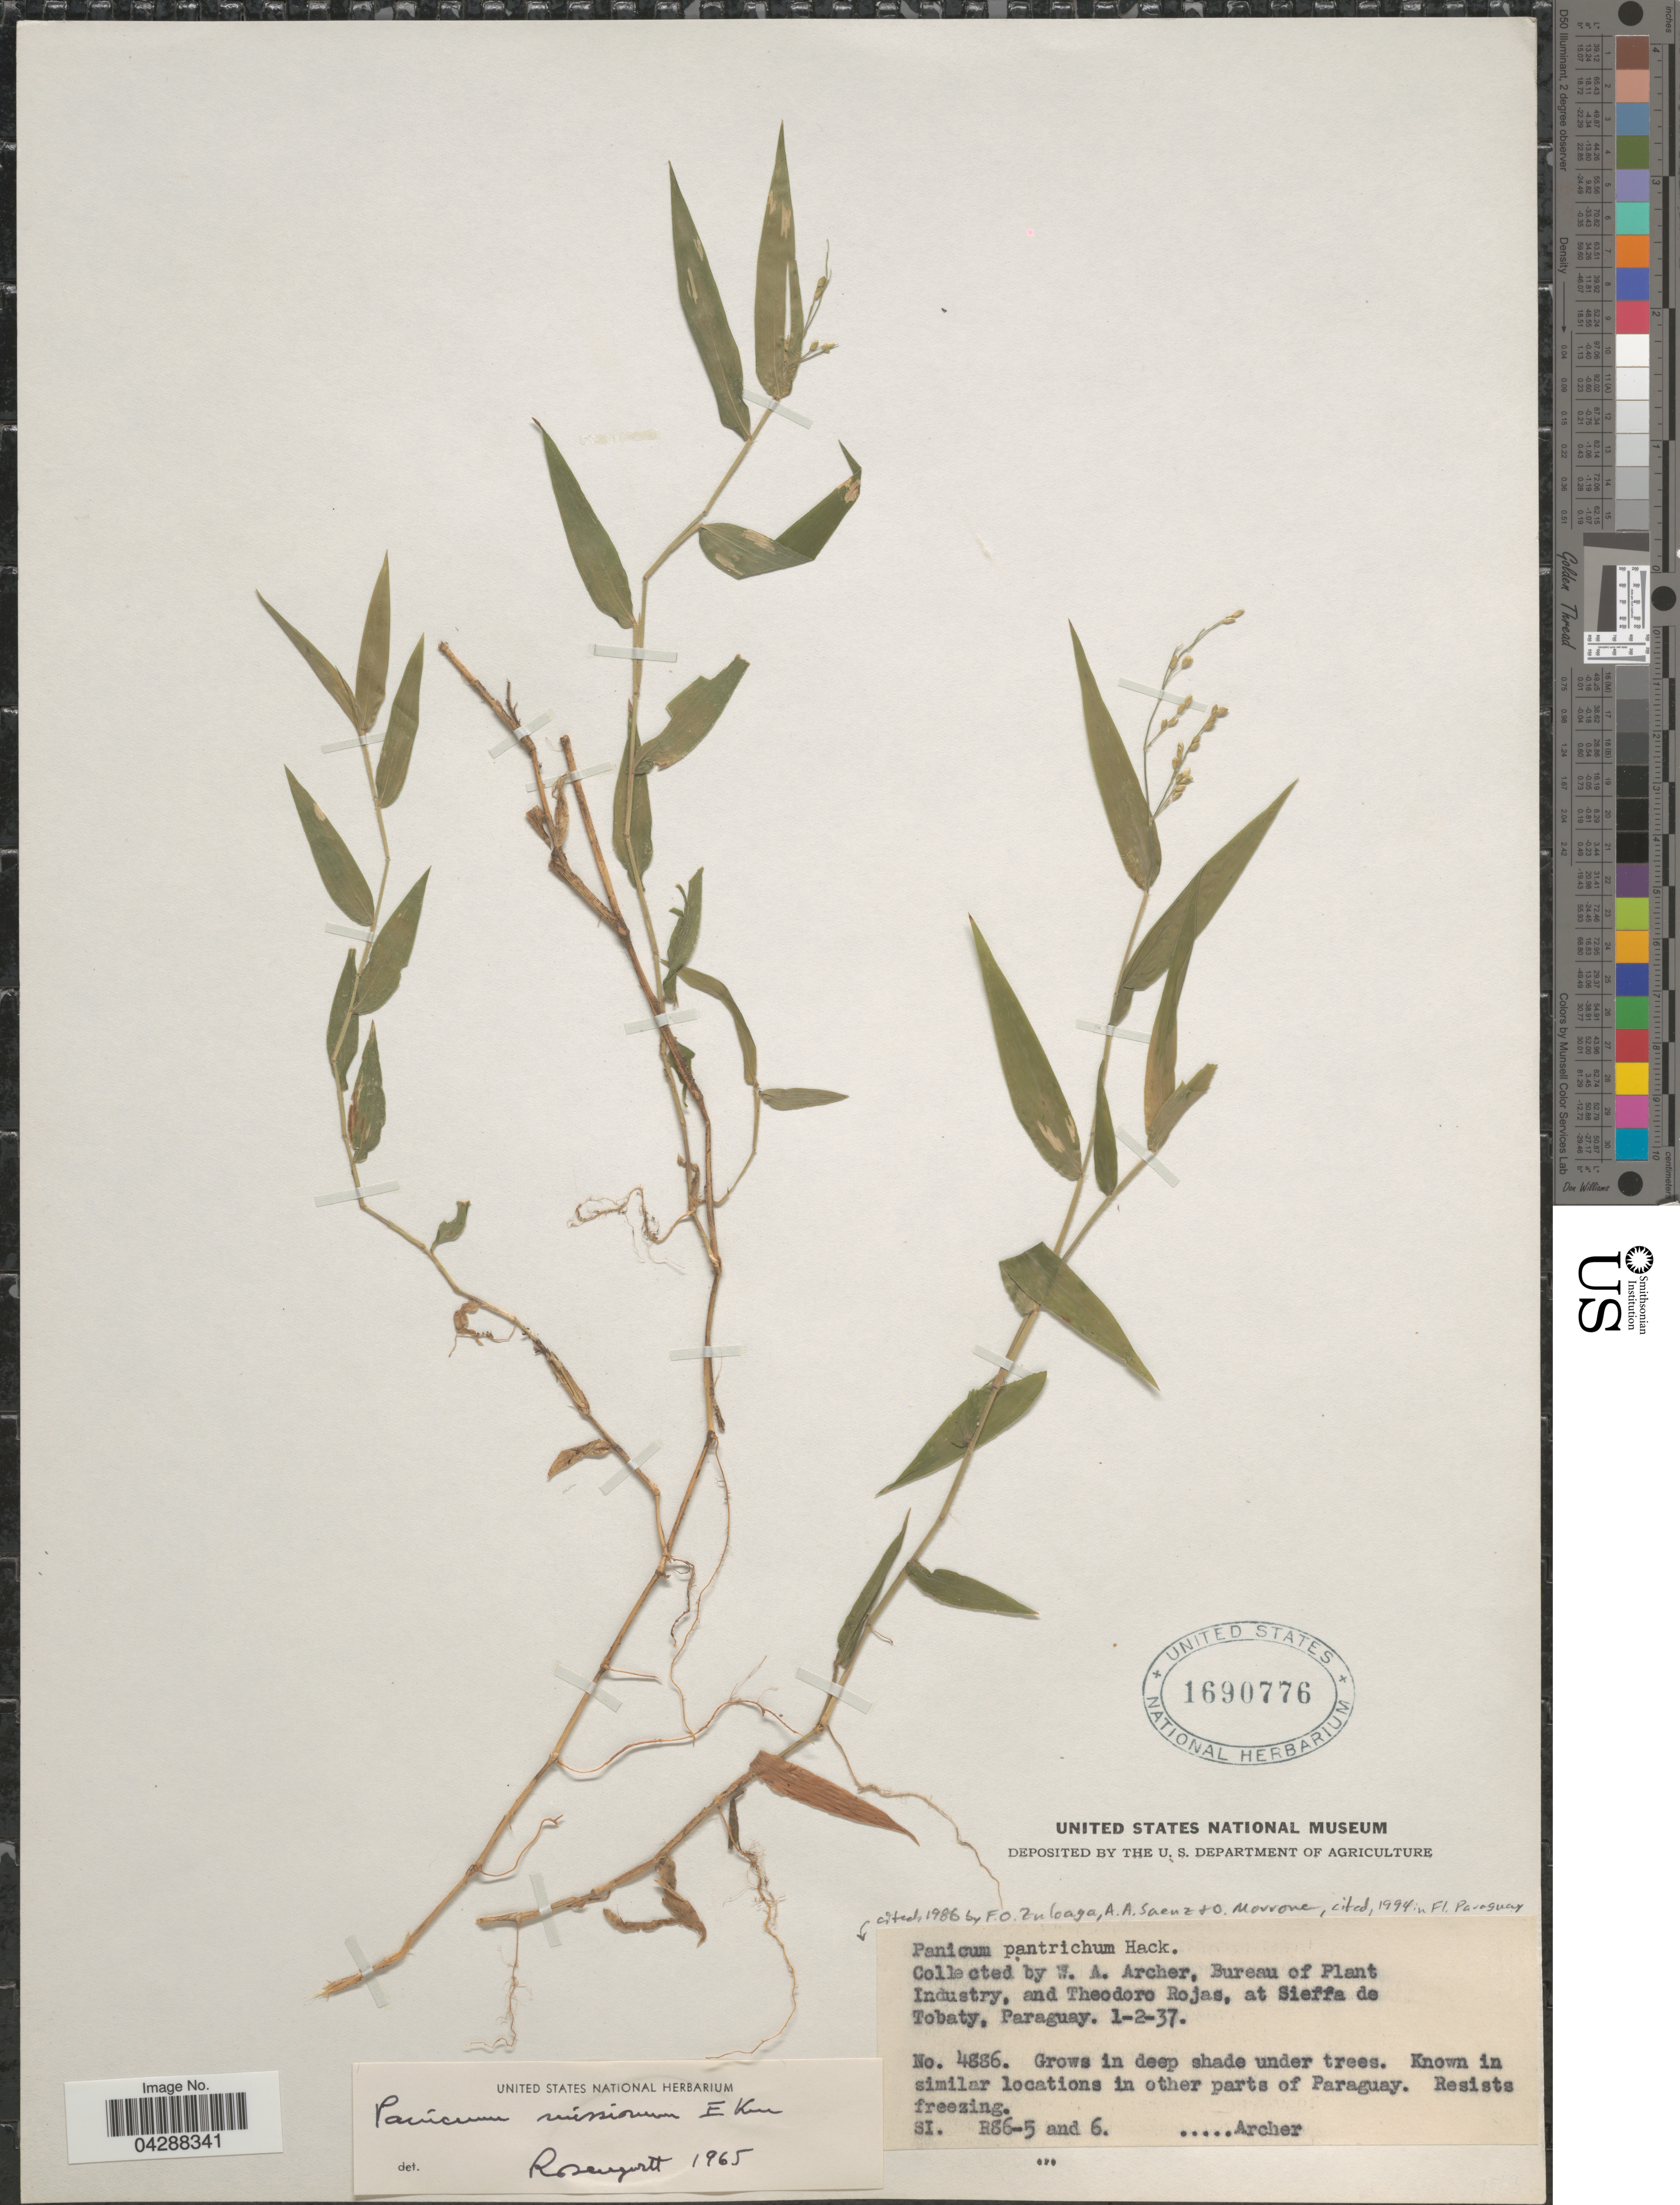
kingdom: Plantae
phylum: Tracheophyta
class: Liliopsida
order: Poales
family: Poaceae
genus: Parodiophyllochloa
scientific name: Parodiophyllochloa pantricha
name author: (Hack.) Zuloaga & Morrone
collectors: W. Archer & T. Rojas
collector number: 4886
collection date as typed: Transcribed d/m/y: 1/2/37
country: Paraguay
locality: At Sieffa de Tobaty. Grows in deep shade under trees. Known in similar locations in other parts of Paraguay.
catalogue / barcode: US 1690776